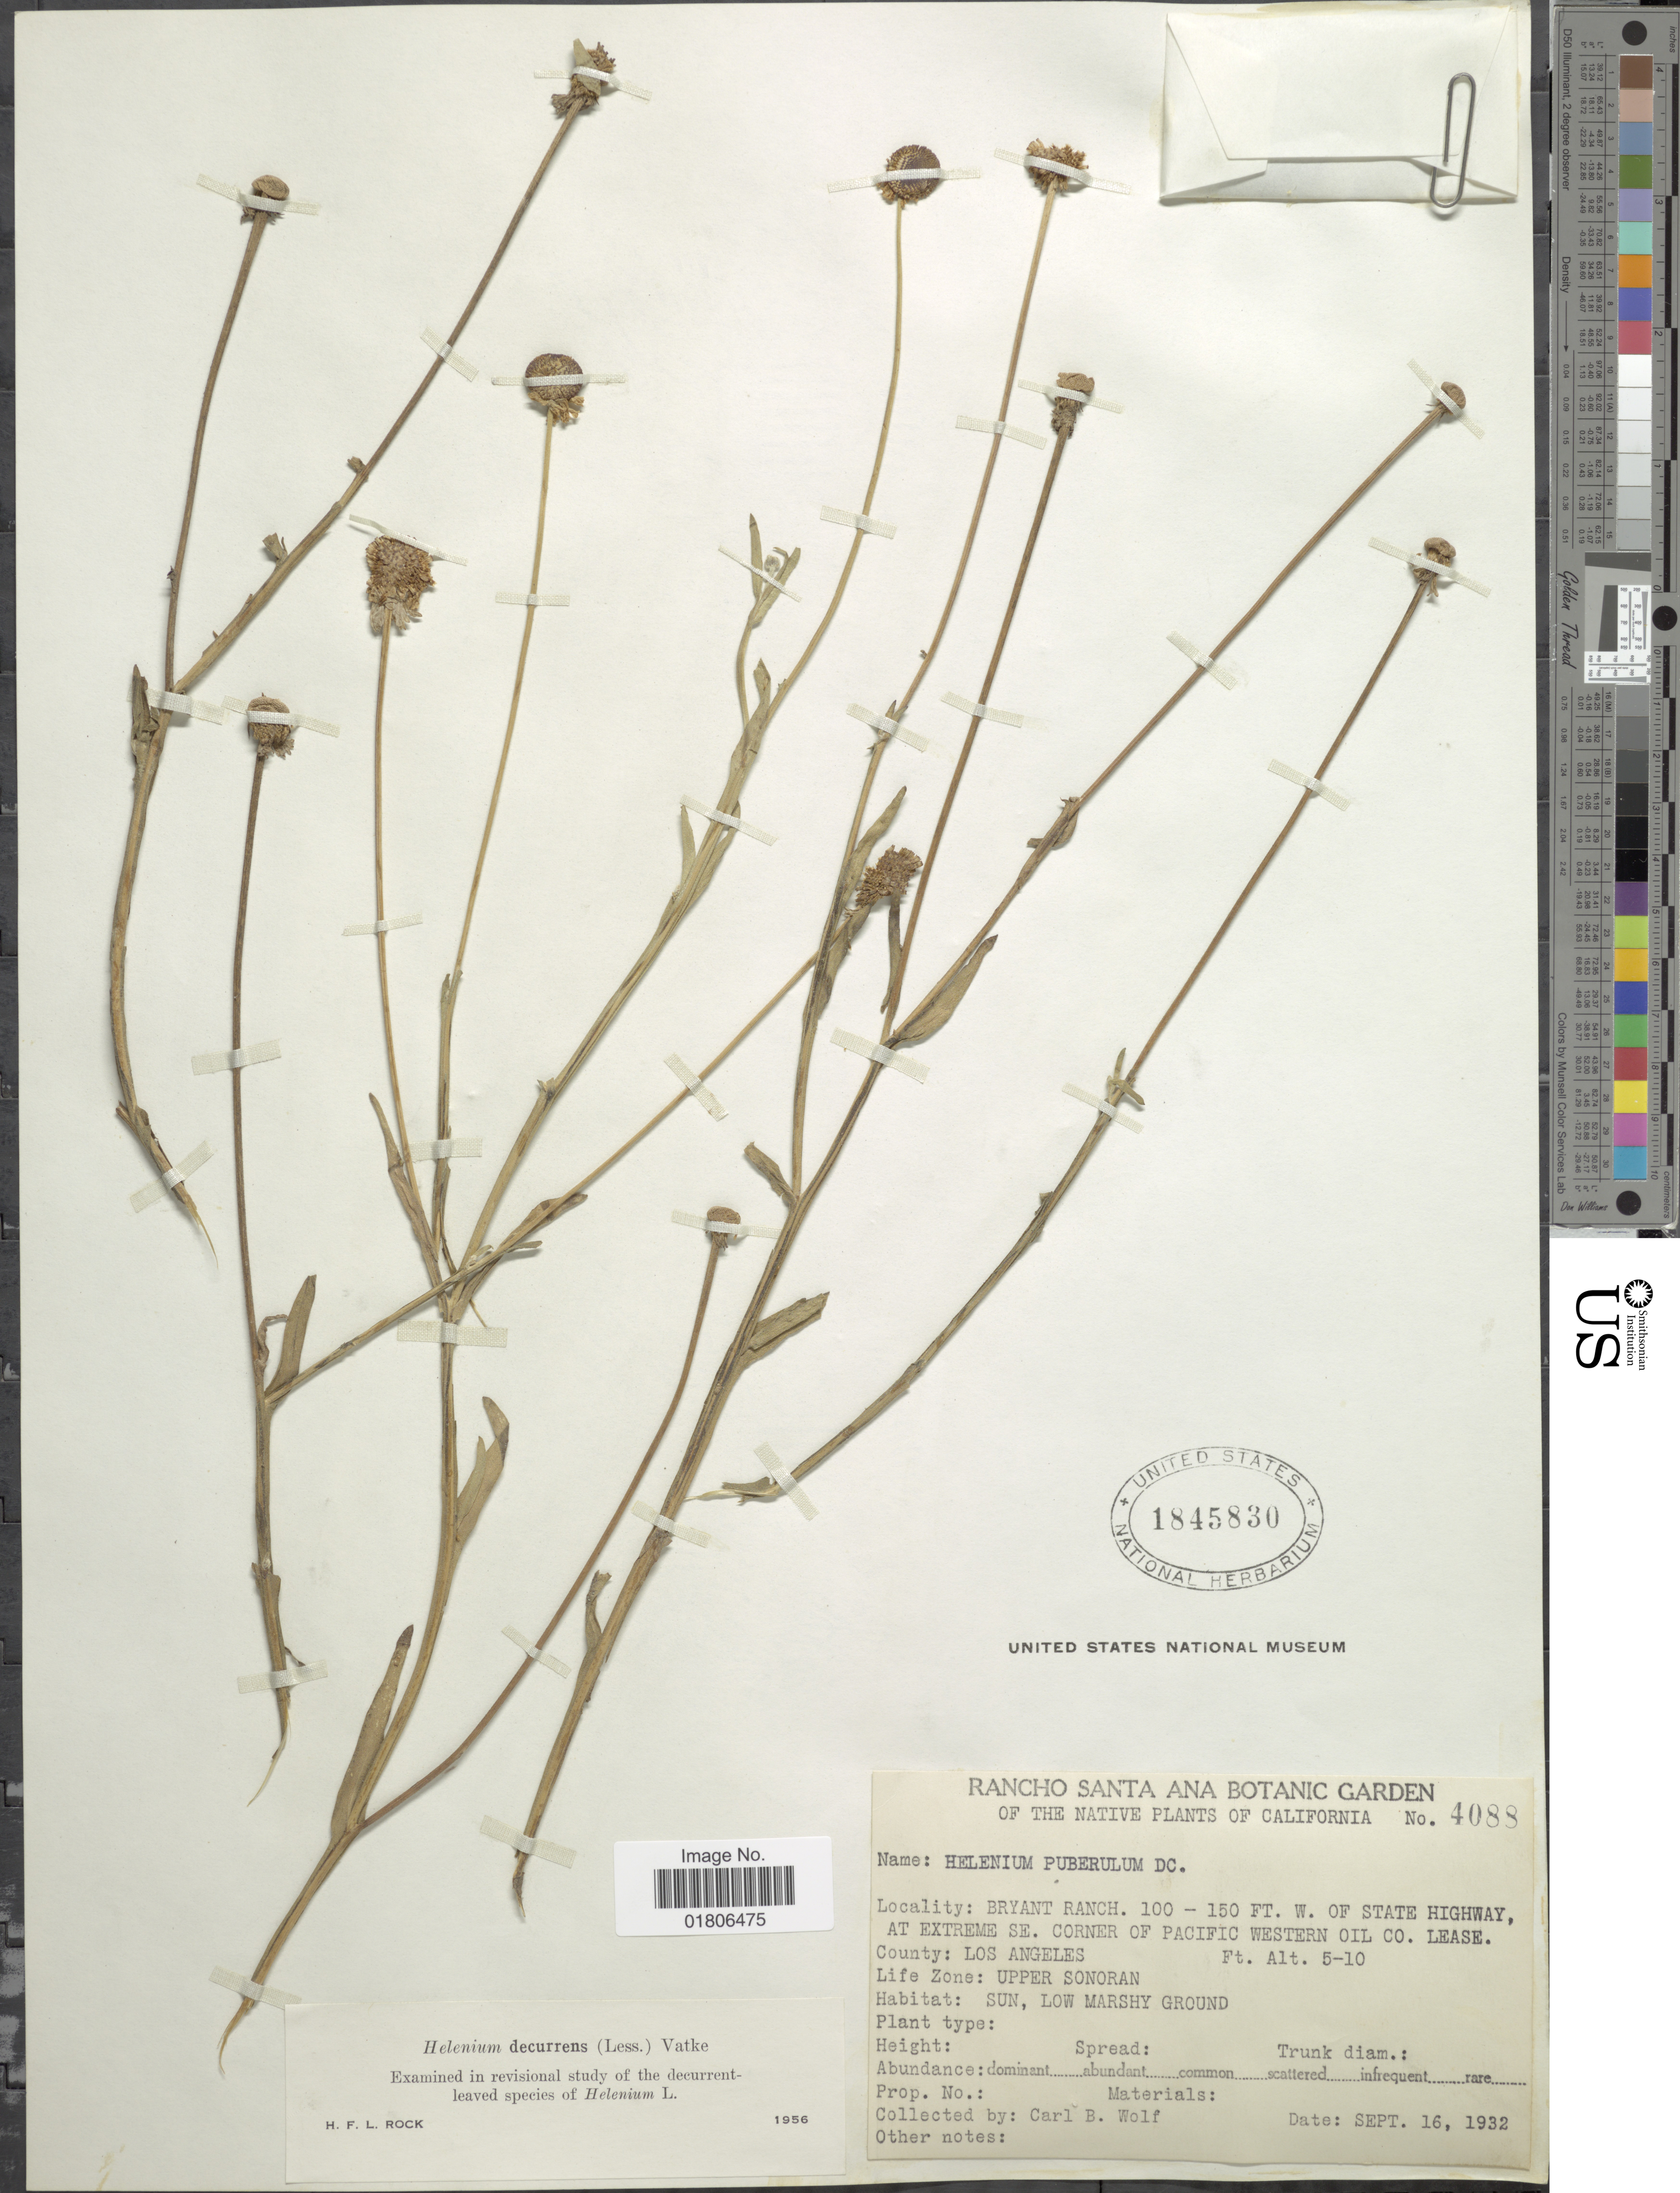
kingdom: Plantae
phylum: Tracheophyta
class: Magnoliopsida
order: Asterales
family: Asteraceae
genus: Helenium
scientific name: Helenium puberulum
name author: DC.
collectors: C. B. Wolf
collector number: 4088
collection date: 1932-09-16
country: United States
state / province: California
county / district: Los Angeles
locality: The Native of California, Bryant Ranch 100 - 150 ft W of State Highway, at Extreme SE Corner of Pacific Western Oil Co. lease, County Los Angeles, Life Zone: Upper Sosnoran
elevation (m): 2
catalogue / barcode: US 1845830